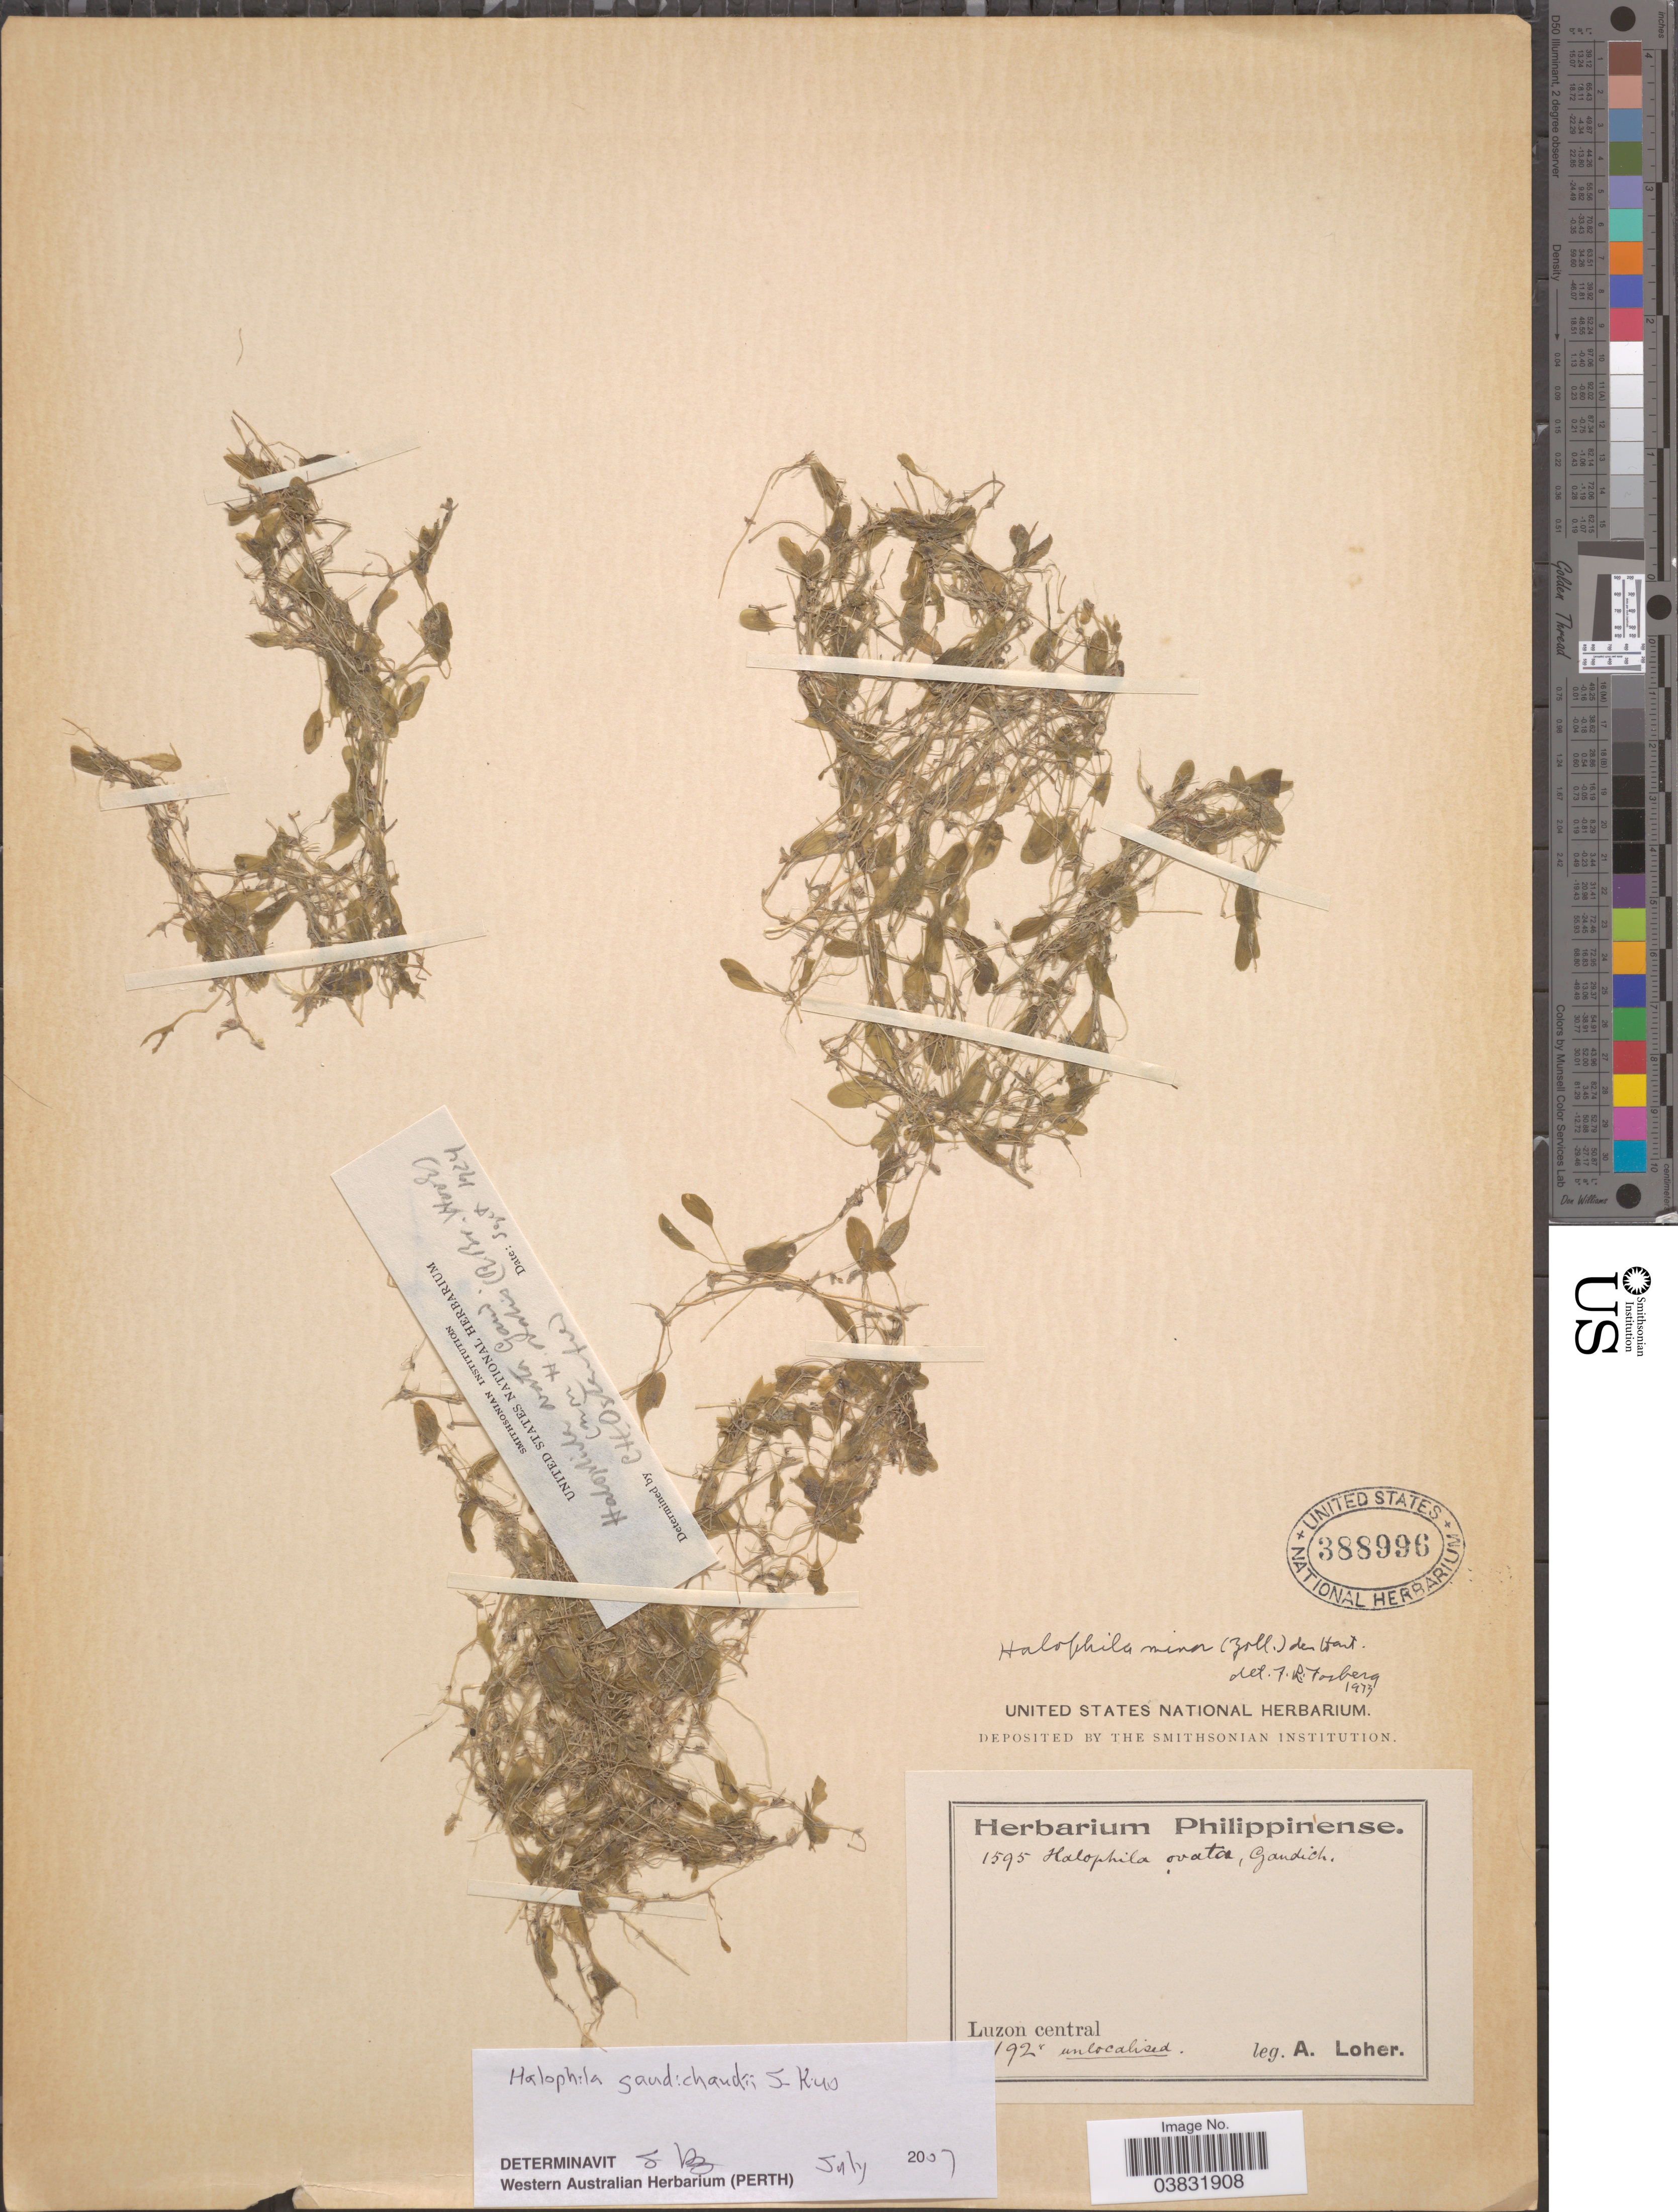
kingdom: Plantae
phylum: Tracheophyta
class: Liliopsida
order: Alismatales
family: Hydrocharitaceae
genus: Halophila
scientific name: Halophila gaudichaudii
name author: J. Kuo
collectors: A. Loher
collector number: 1595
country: Philippines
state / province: Central Luzon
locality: Luzon central.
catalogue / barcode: US 388996